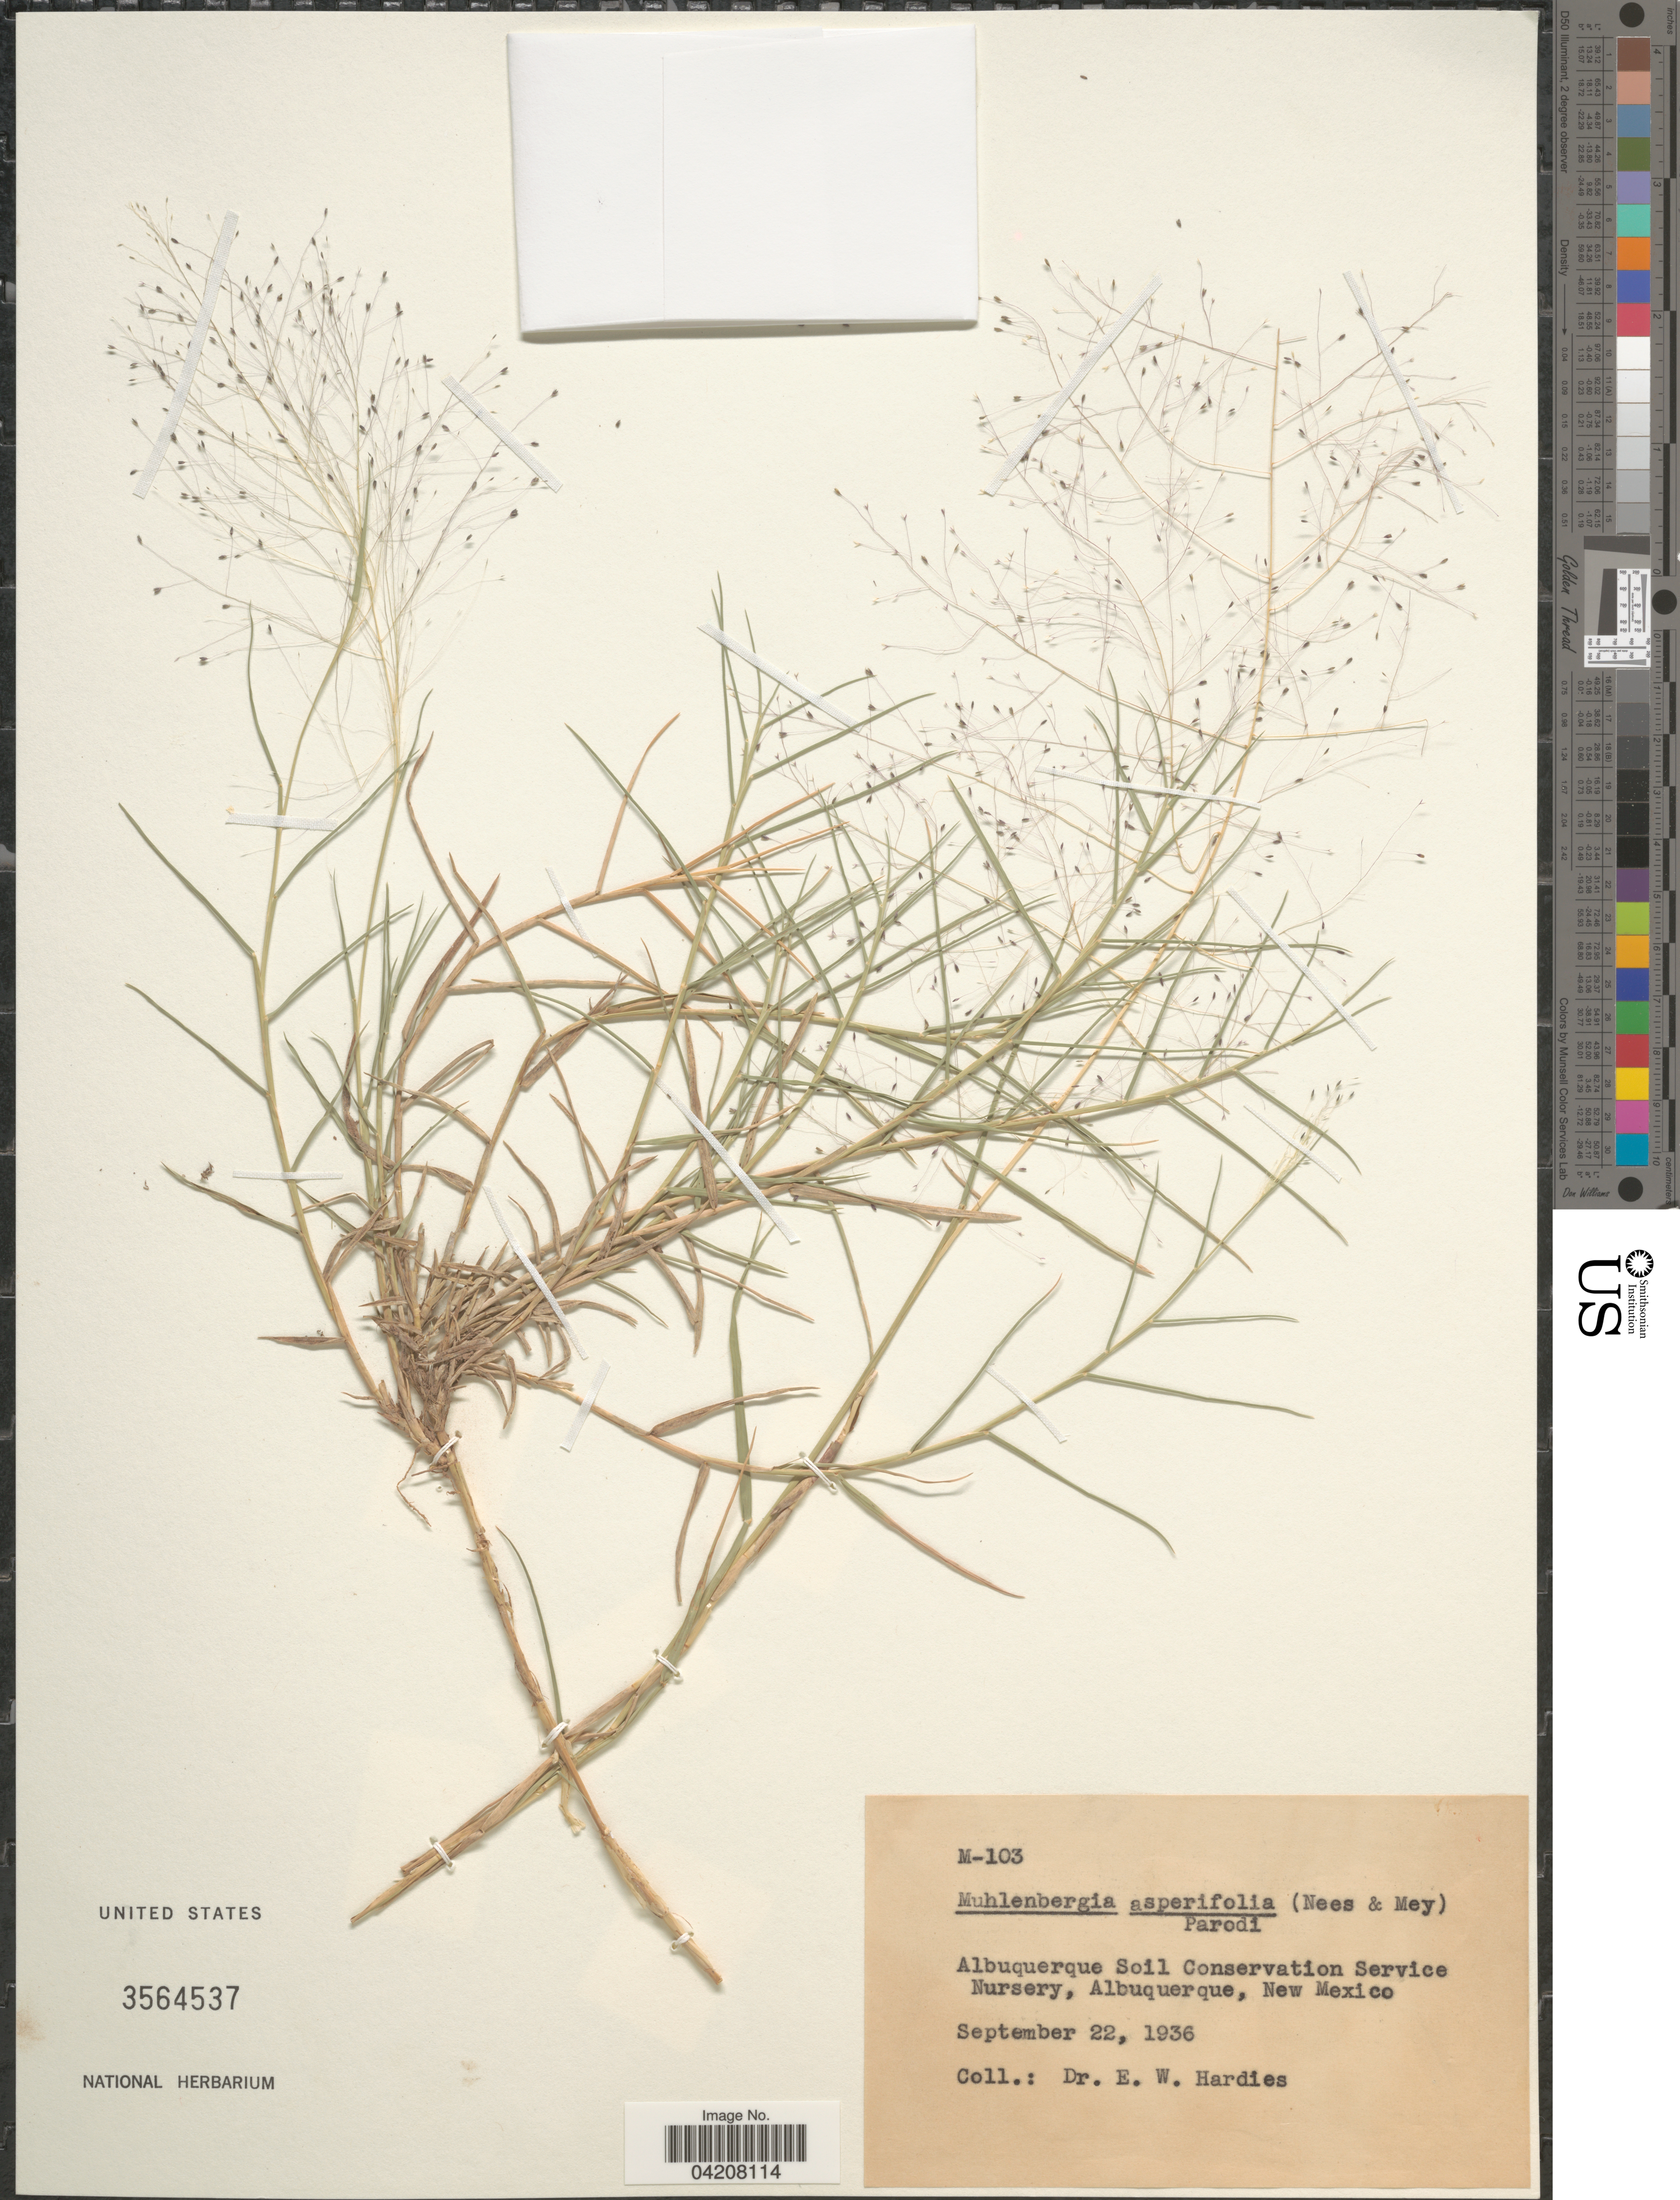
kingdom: Plantae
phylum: Tracheophyta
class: Liliopsida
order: Poales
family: Poaceae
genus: Muhlenbergia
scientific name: Muhlenbergia asperifolia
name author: (Nees & Meyen ex Trin.) Parodi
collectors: E. Hardies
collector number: M-103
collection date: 1936-09-22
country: United States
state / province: New Mexico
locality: Albuquerque Soil Conservation Service Nursery, Albuquerque.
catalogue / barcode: US 3564537